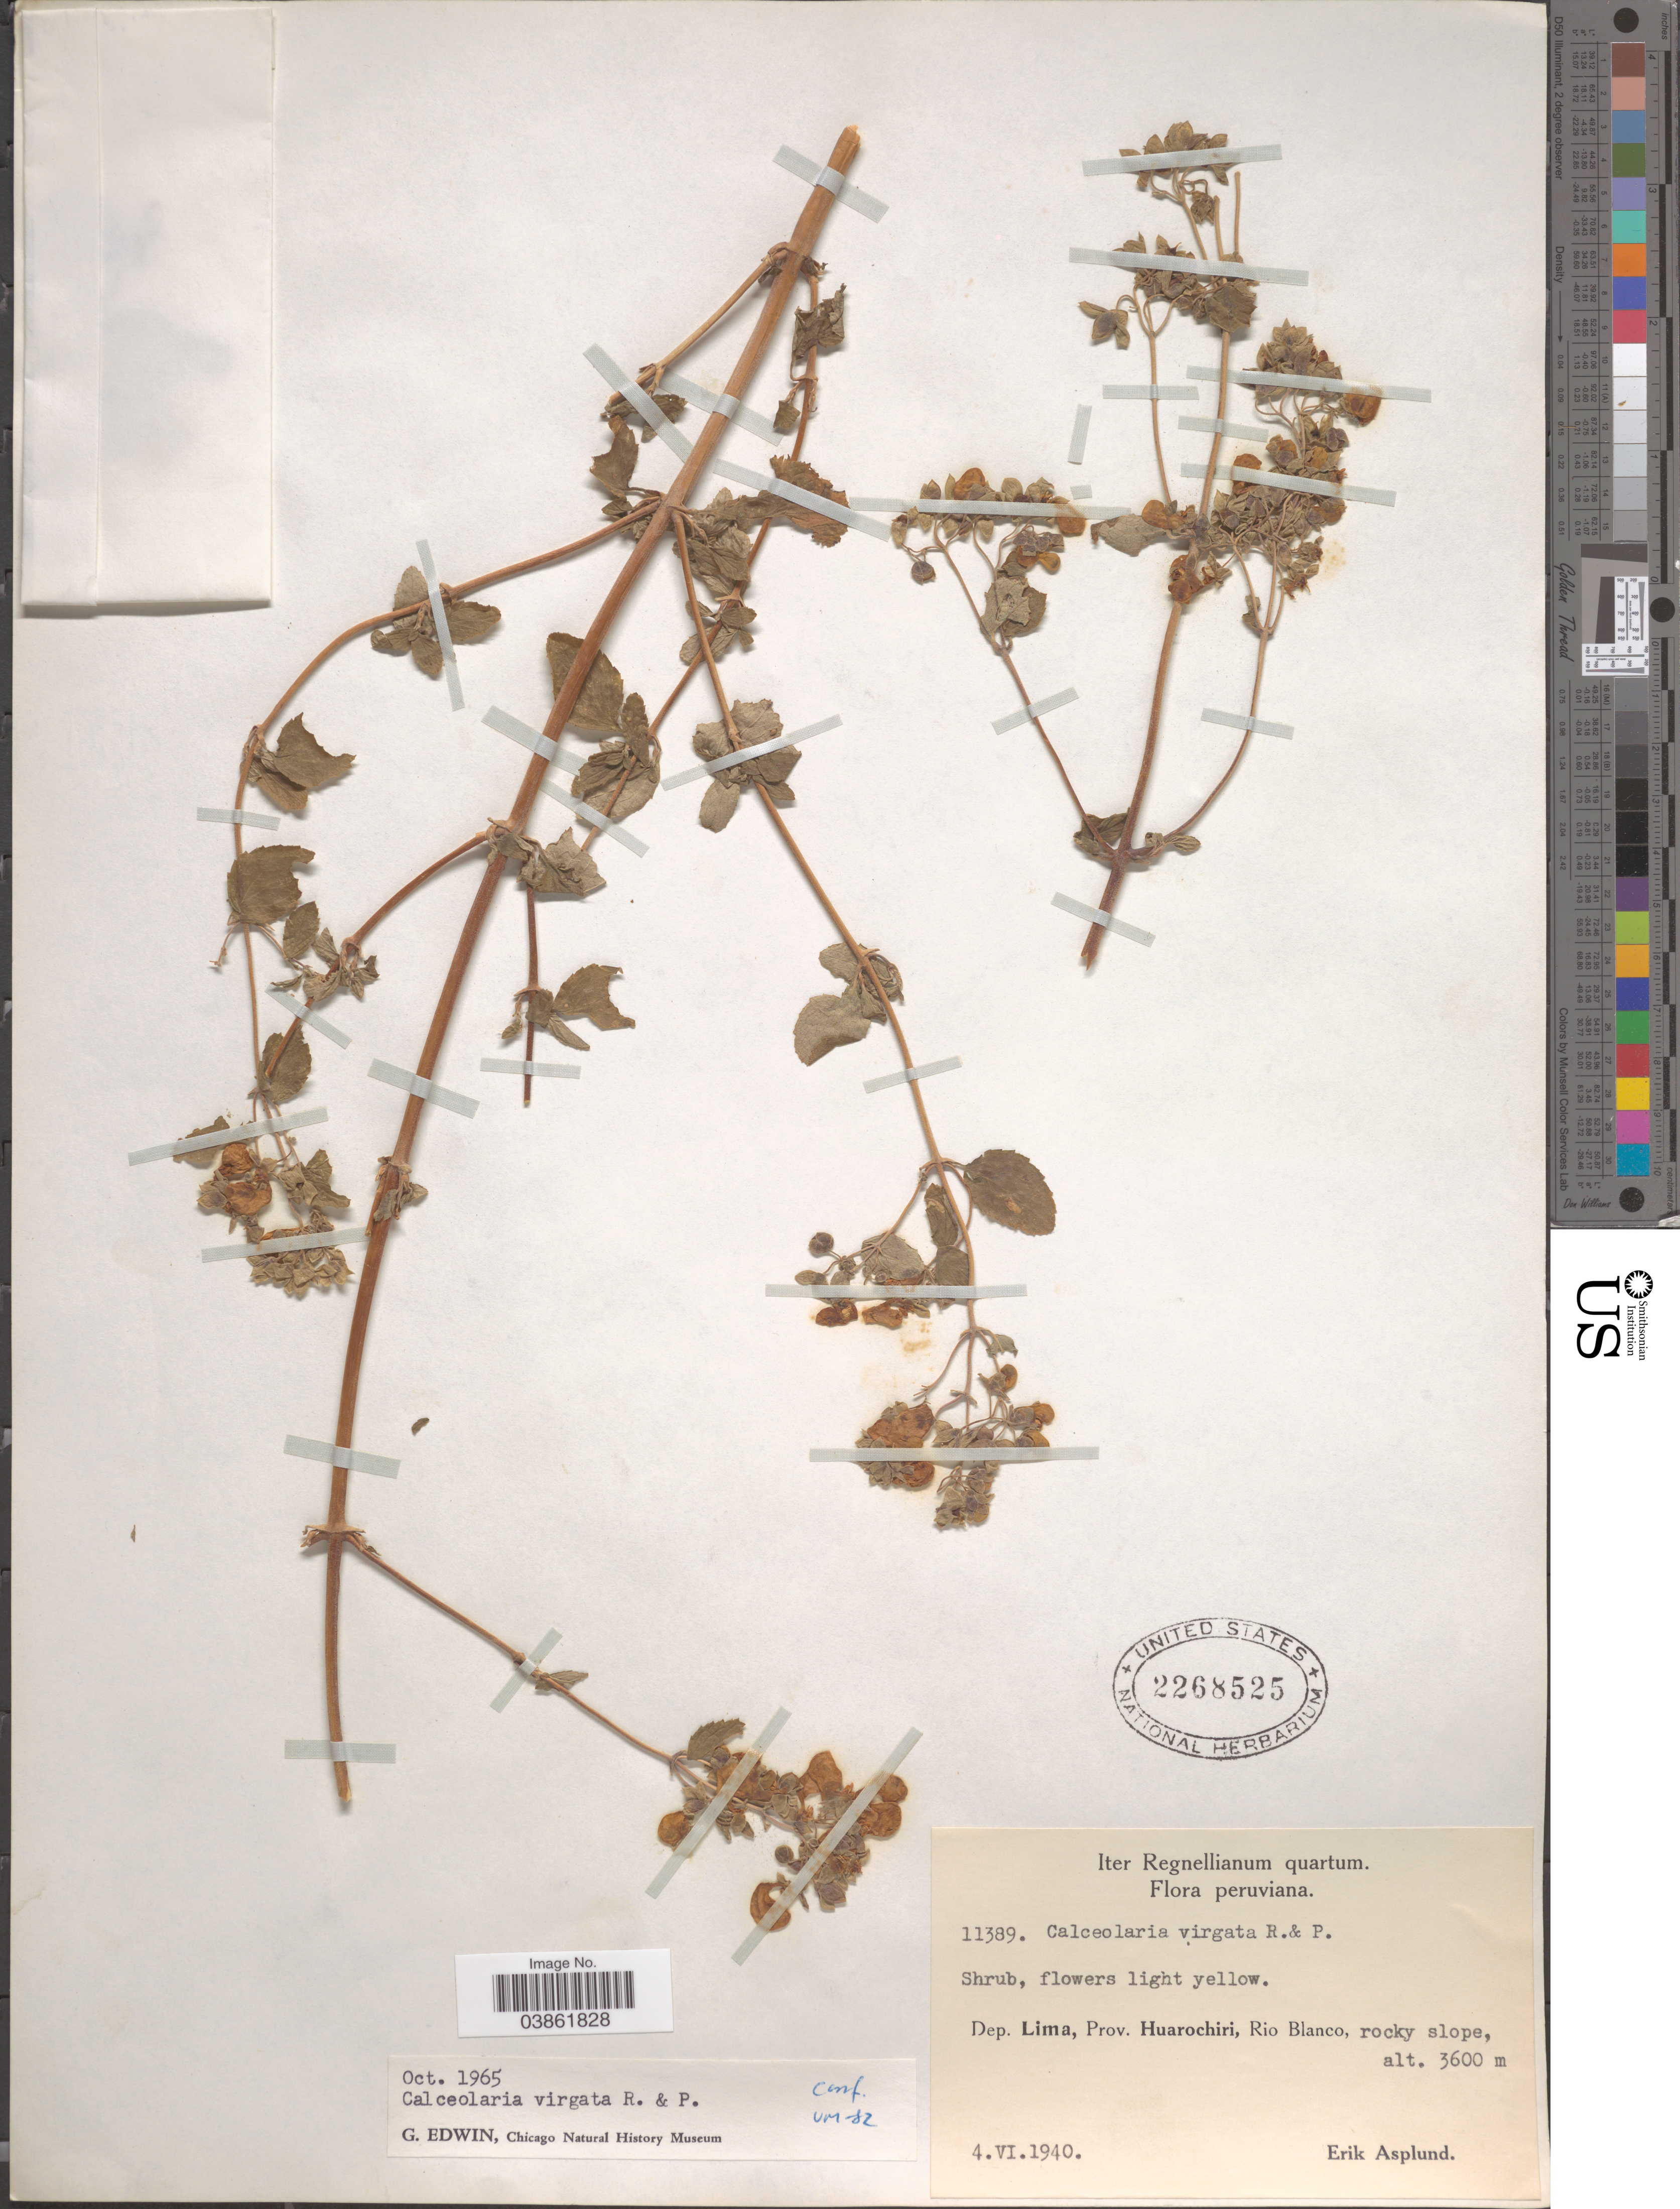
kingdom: Plantae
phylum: Tracheophyta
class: Magnoliopsida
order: Lamiales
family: Calceolariaceae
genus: Calceolaria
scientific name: Calceolaria virgata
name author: Ruiz & Pav.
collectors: E. Asplund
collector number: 11389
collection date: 1940-06-04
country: Peru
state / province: Lima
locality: Dep. Lima, Prov. Huarochiri, Rio Blanco.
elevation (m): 3600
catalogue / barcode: US 2268525